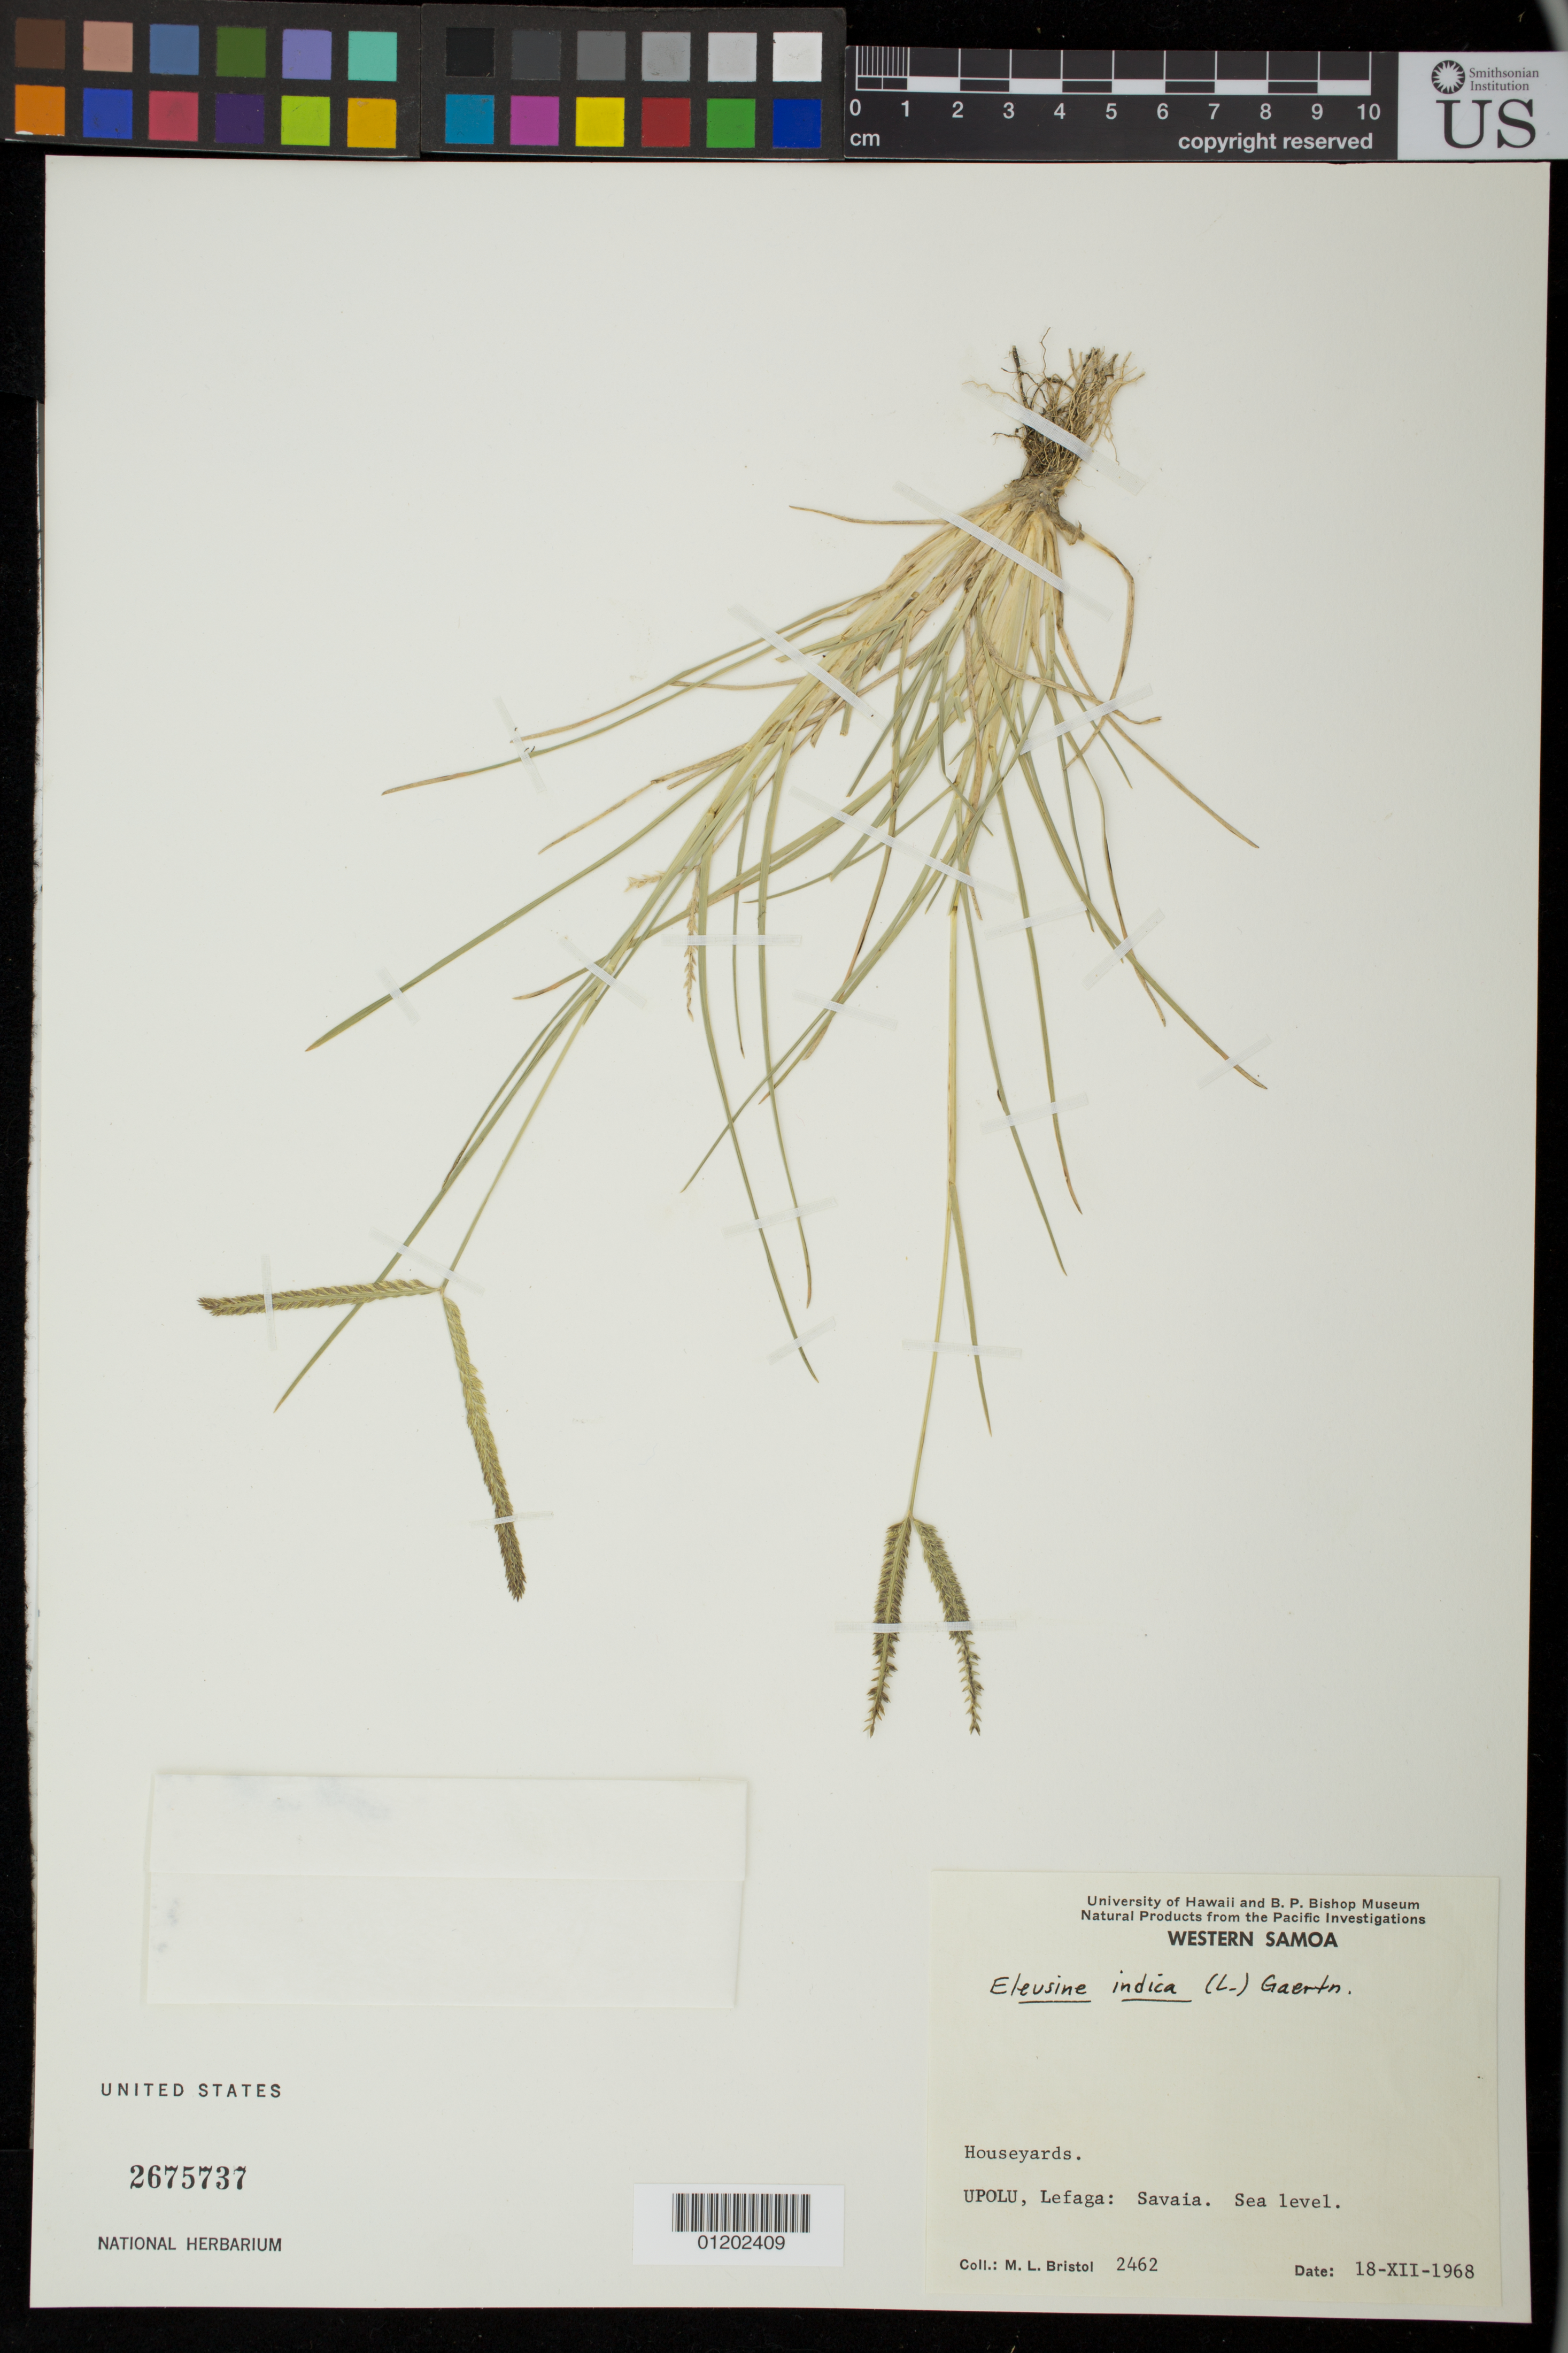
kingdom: Plantae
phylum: Tracheophyta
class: Liliopsida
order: Poales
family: Poaceae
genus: Eleusine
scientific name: Eleusine indica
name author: (L.) Gaertn.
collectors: M. L. Bristol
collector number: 2462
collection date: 1968-12-18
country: Samoa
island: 'Upolu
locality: Lefaga: Savaia.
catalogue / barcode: US 2675737